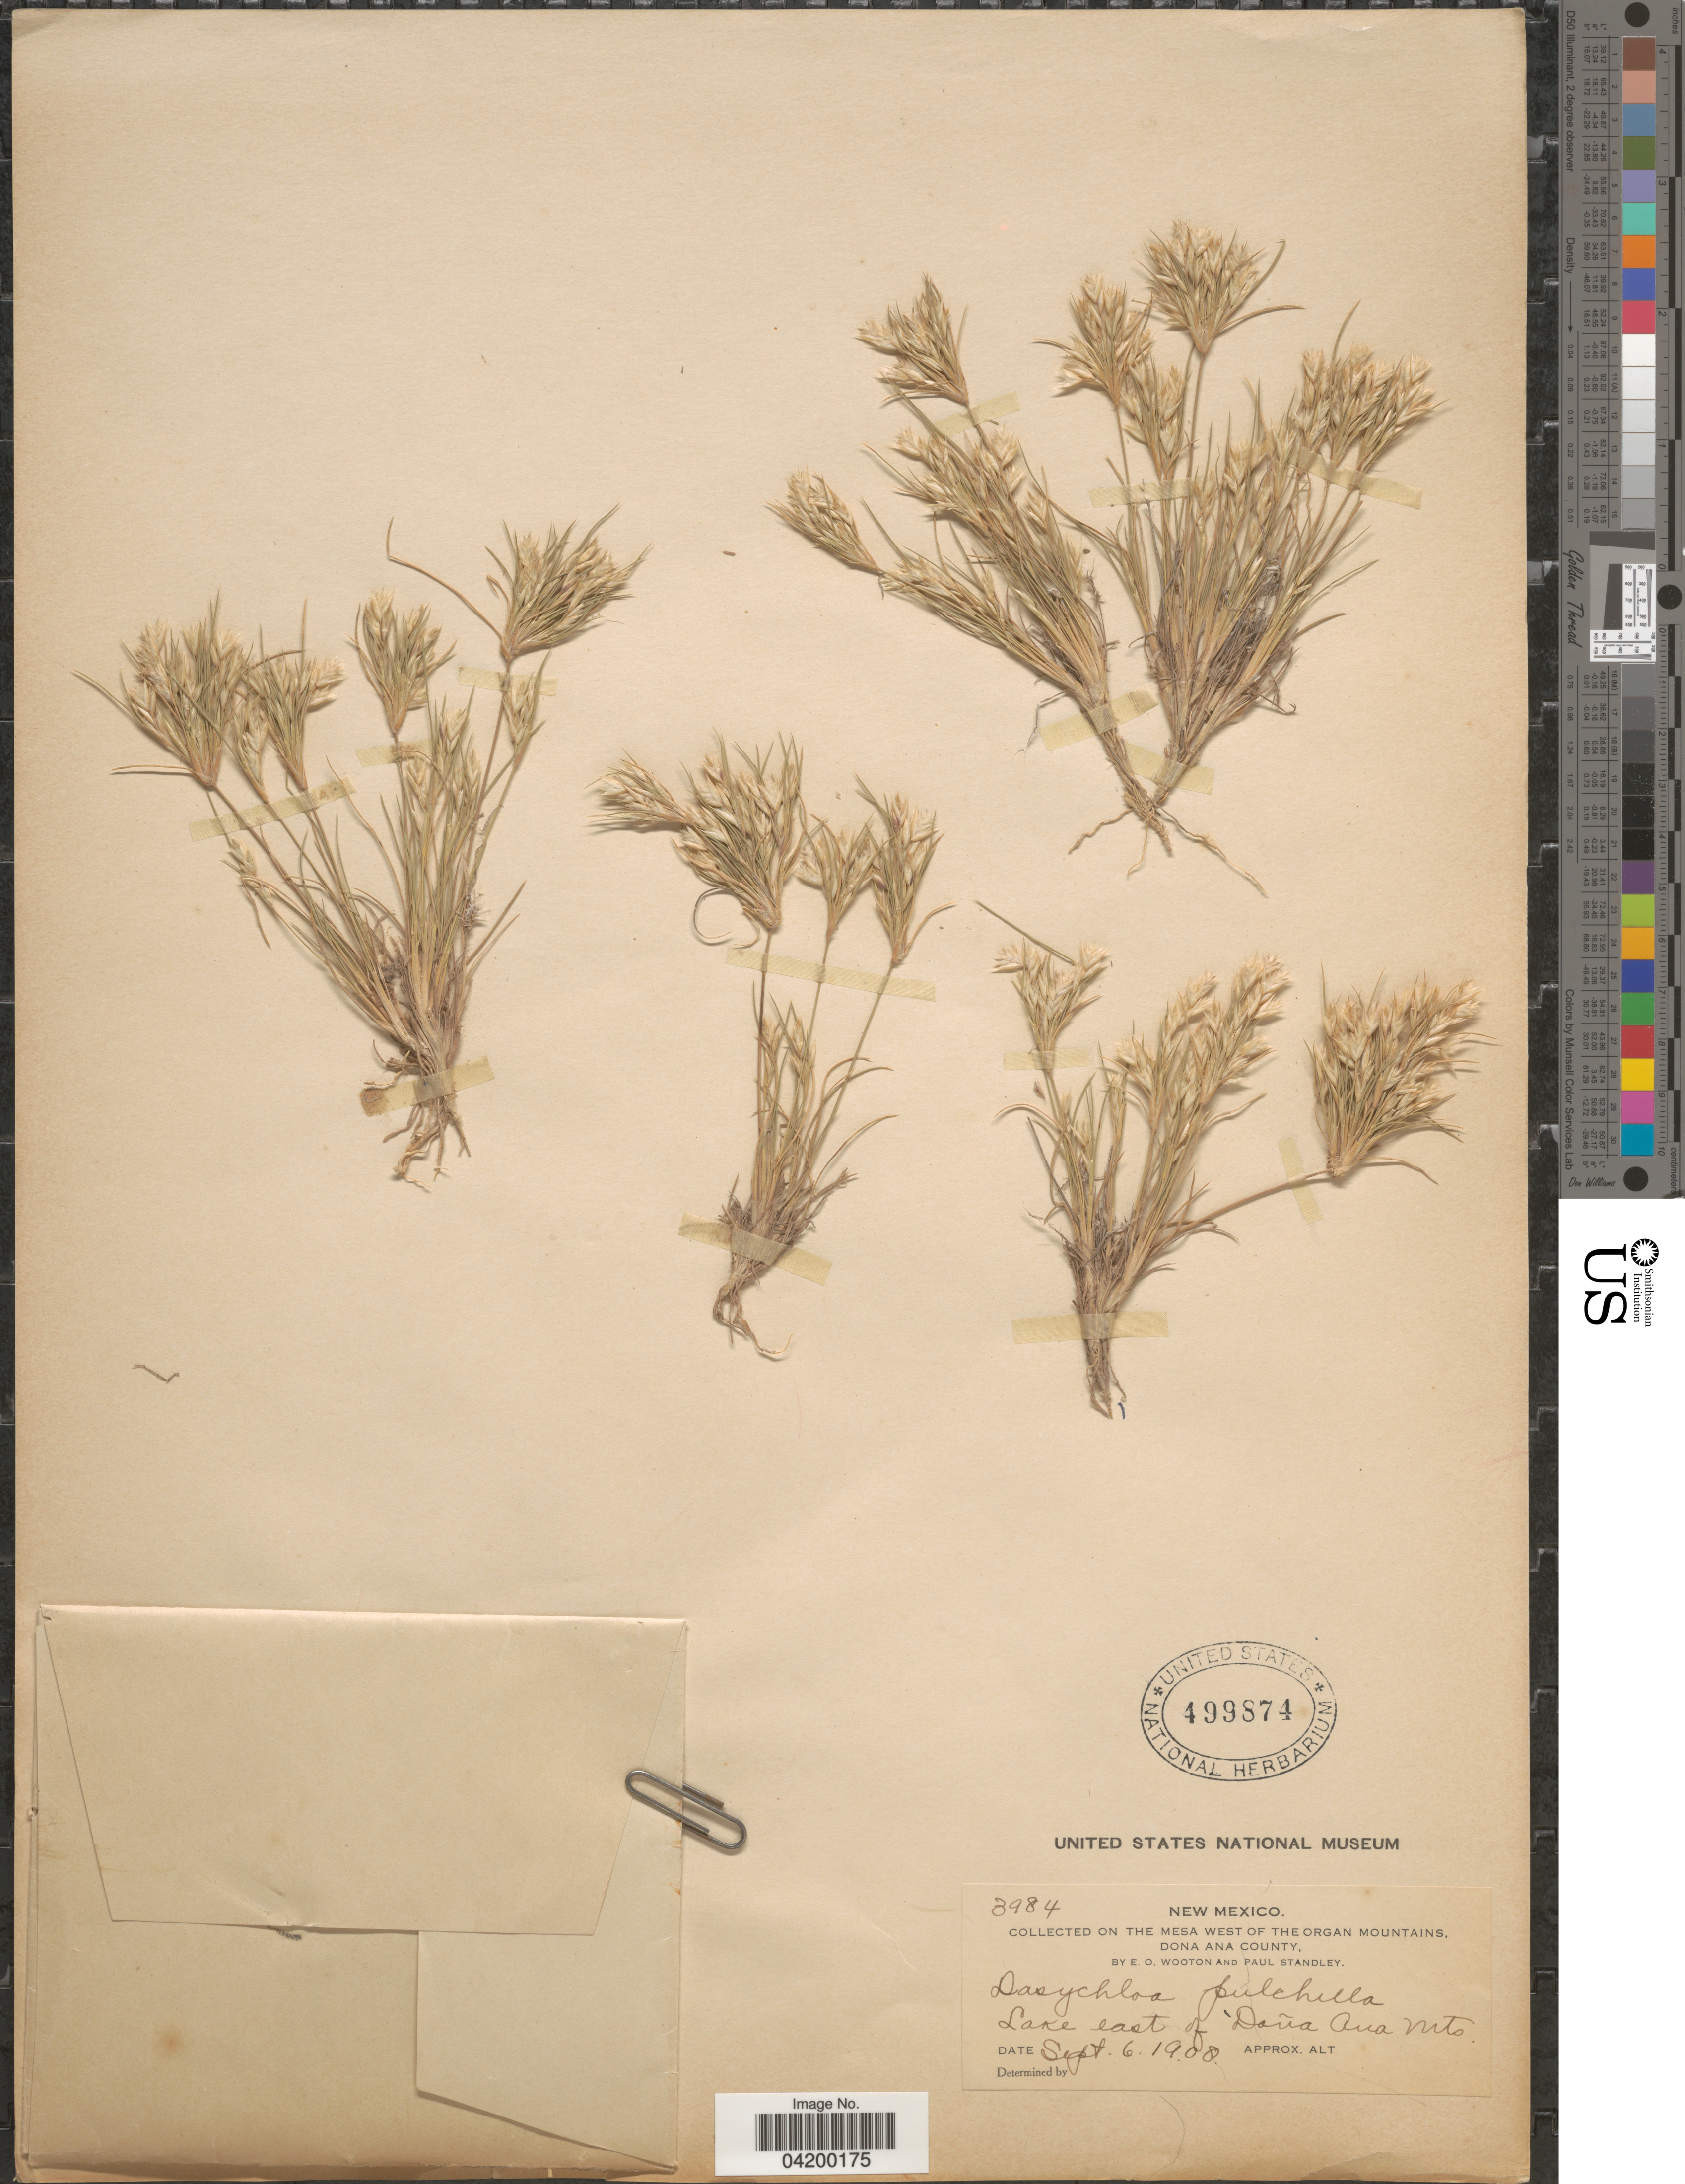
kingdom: Plantae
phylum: Tracheophyta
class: Liliopsida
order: Poales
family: Poaceae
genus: Dasyochloa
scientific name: Dasyochloa pulchella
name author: (Kunth) Willd. ex Rydb.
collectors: E. O. Wooton & P. C. Standley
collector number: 3984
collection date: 1908-09-06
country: United States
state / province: New Mexico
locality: On the mesa west of the Organ Mountains, Dona Ana County. Lake east of Doña Ana Mts.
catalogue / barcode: US 499874